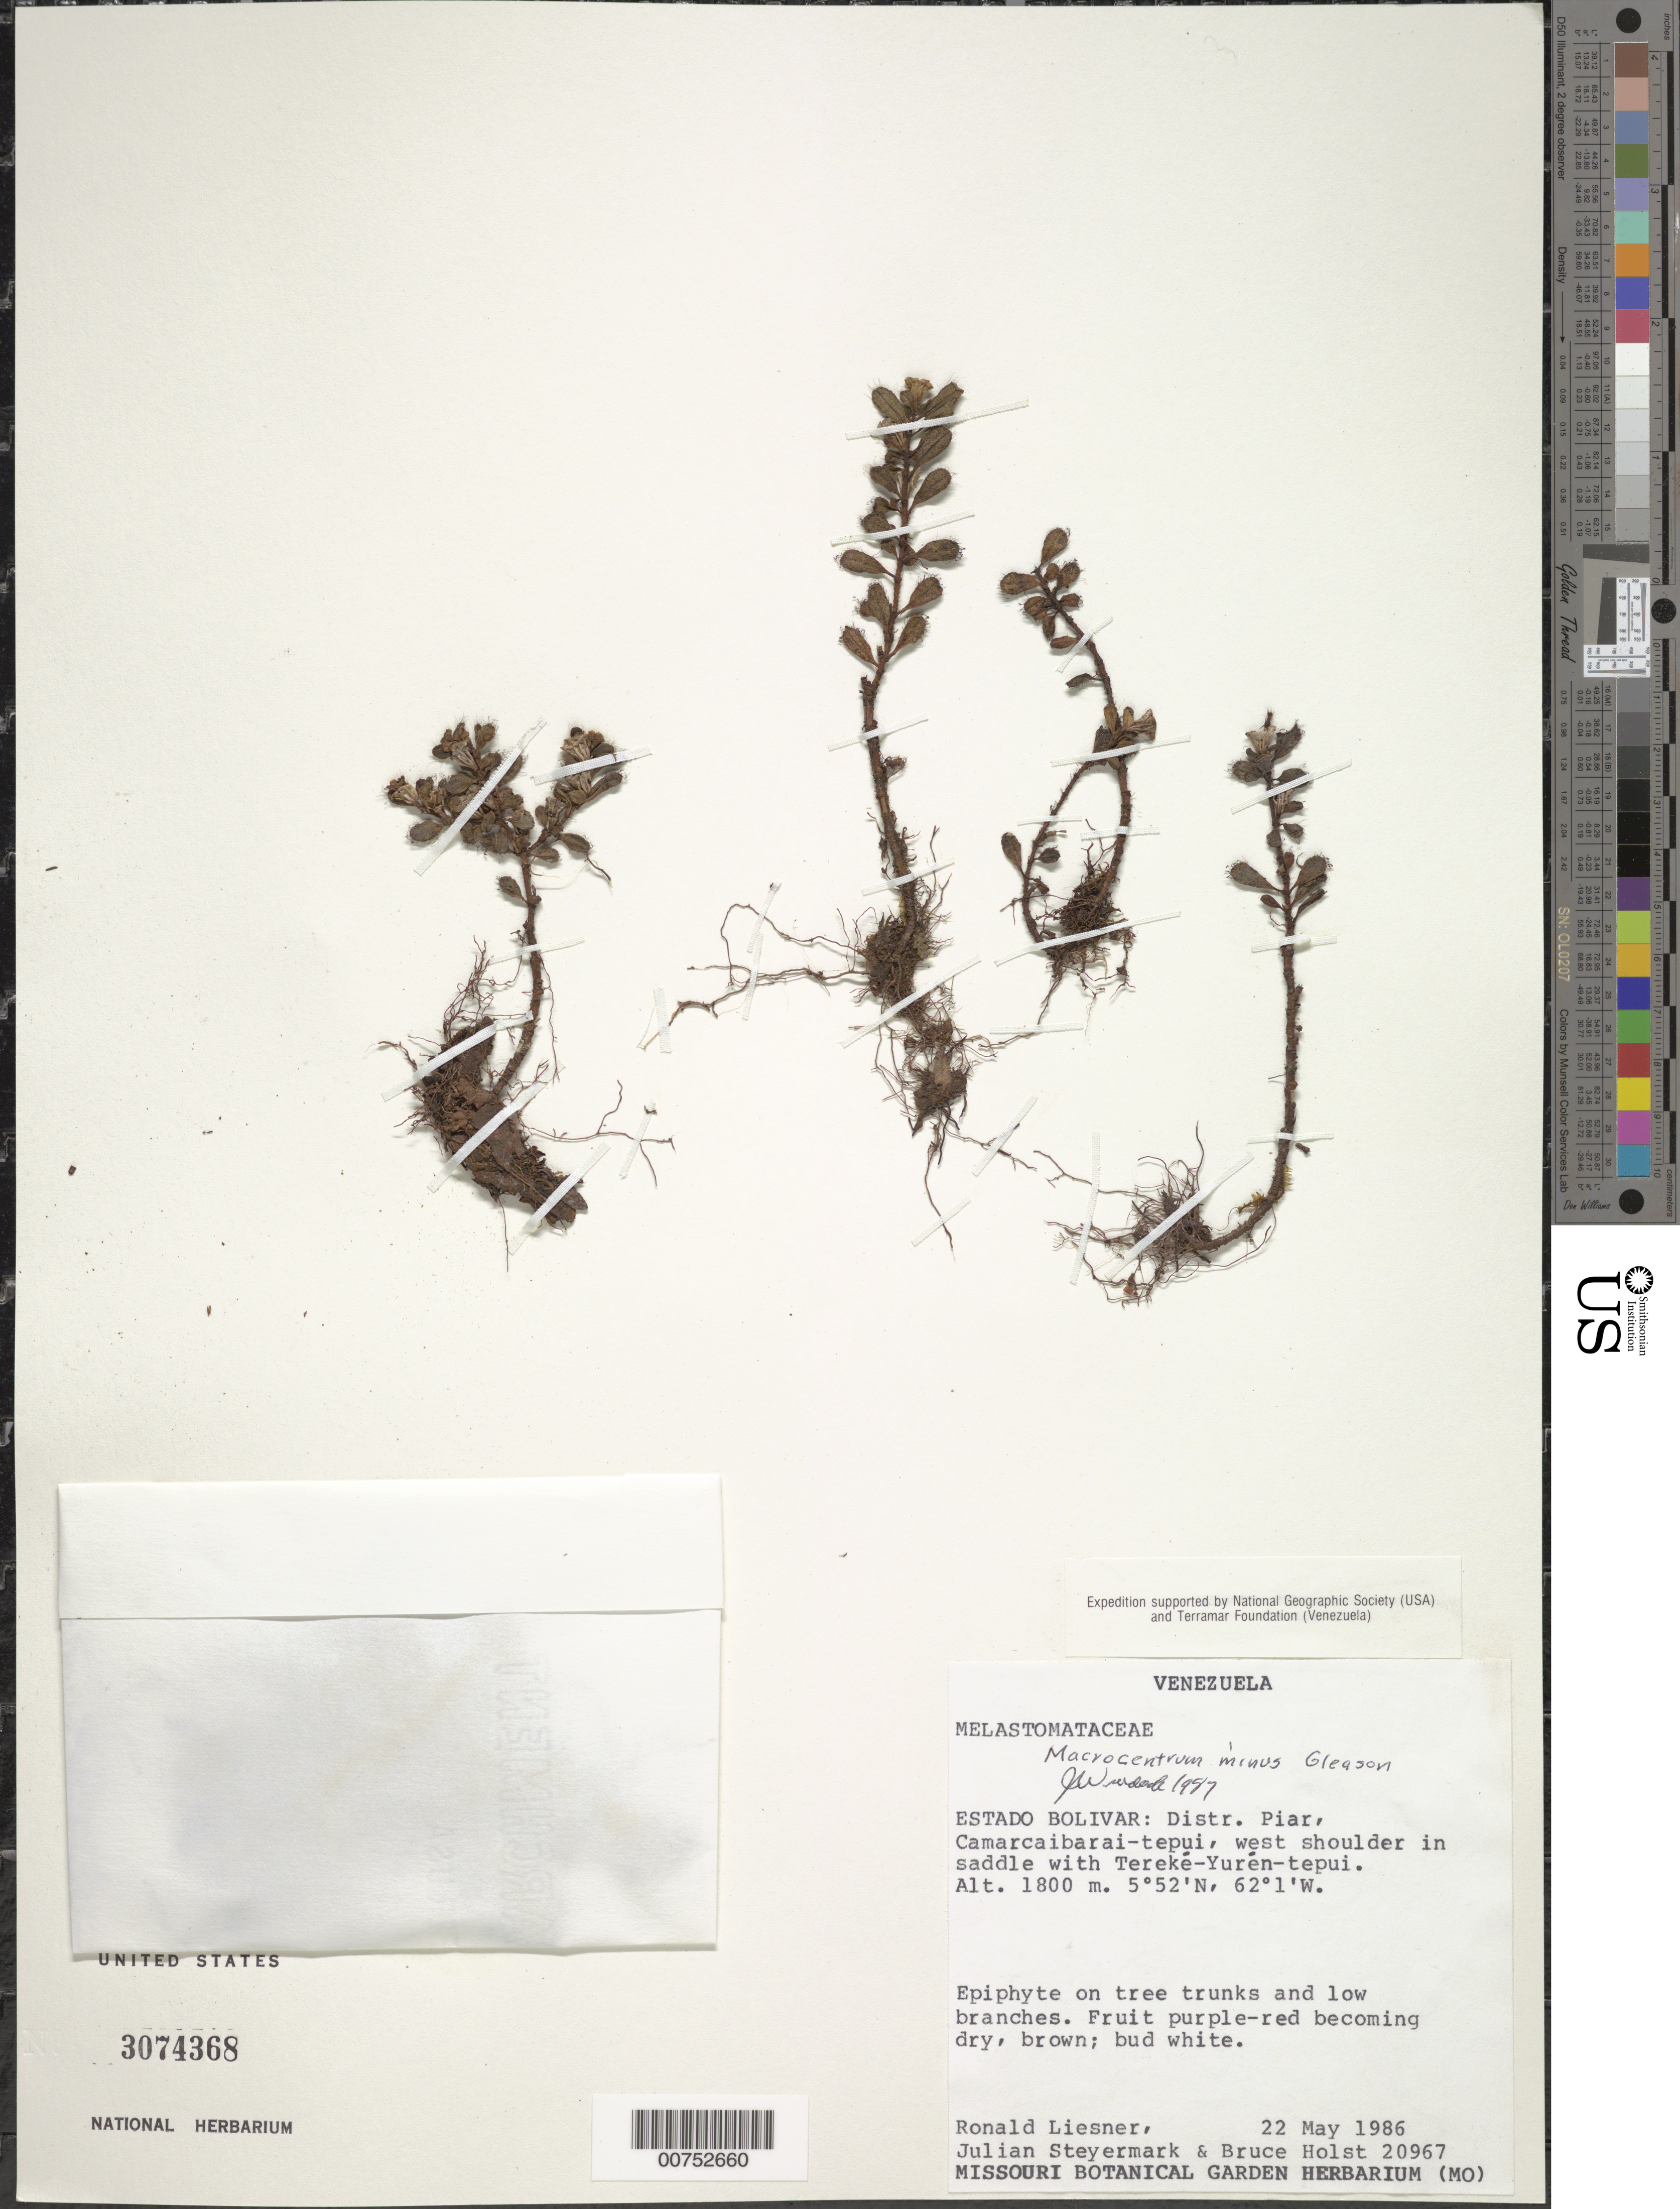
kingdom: Plantae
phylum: Tracheophyta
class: Magnoliopsida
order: Myrtales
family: Melastomataceae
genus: Macrocentrum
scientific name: Macrocentrum minus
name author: Gleason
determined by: Wurdack, John J., (US), US (UNITED STATES)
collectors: R. L. Liesner, J. Steyermark & B. Holst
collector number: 20967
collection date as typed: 22-May-86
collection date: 1986-05-22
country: Venezuela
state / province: Bolívar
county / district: Piar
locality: Río Acanán, Camarcaibarai-tepuí, W shoulder I saddle with Tereke-Yuren-tepuí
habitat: Tree trunks and low branches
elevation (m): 1800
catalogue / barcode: US 3074368